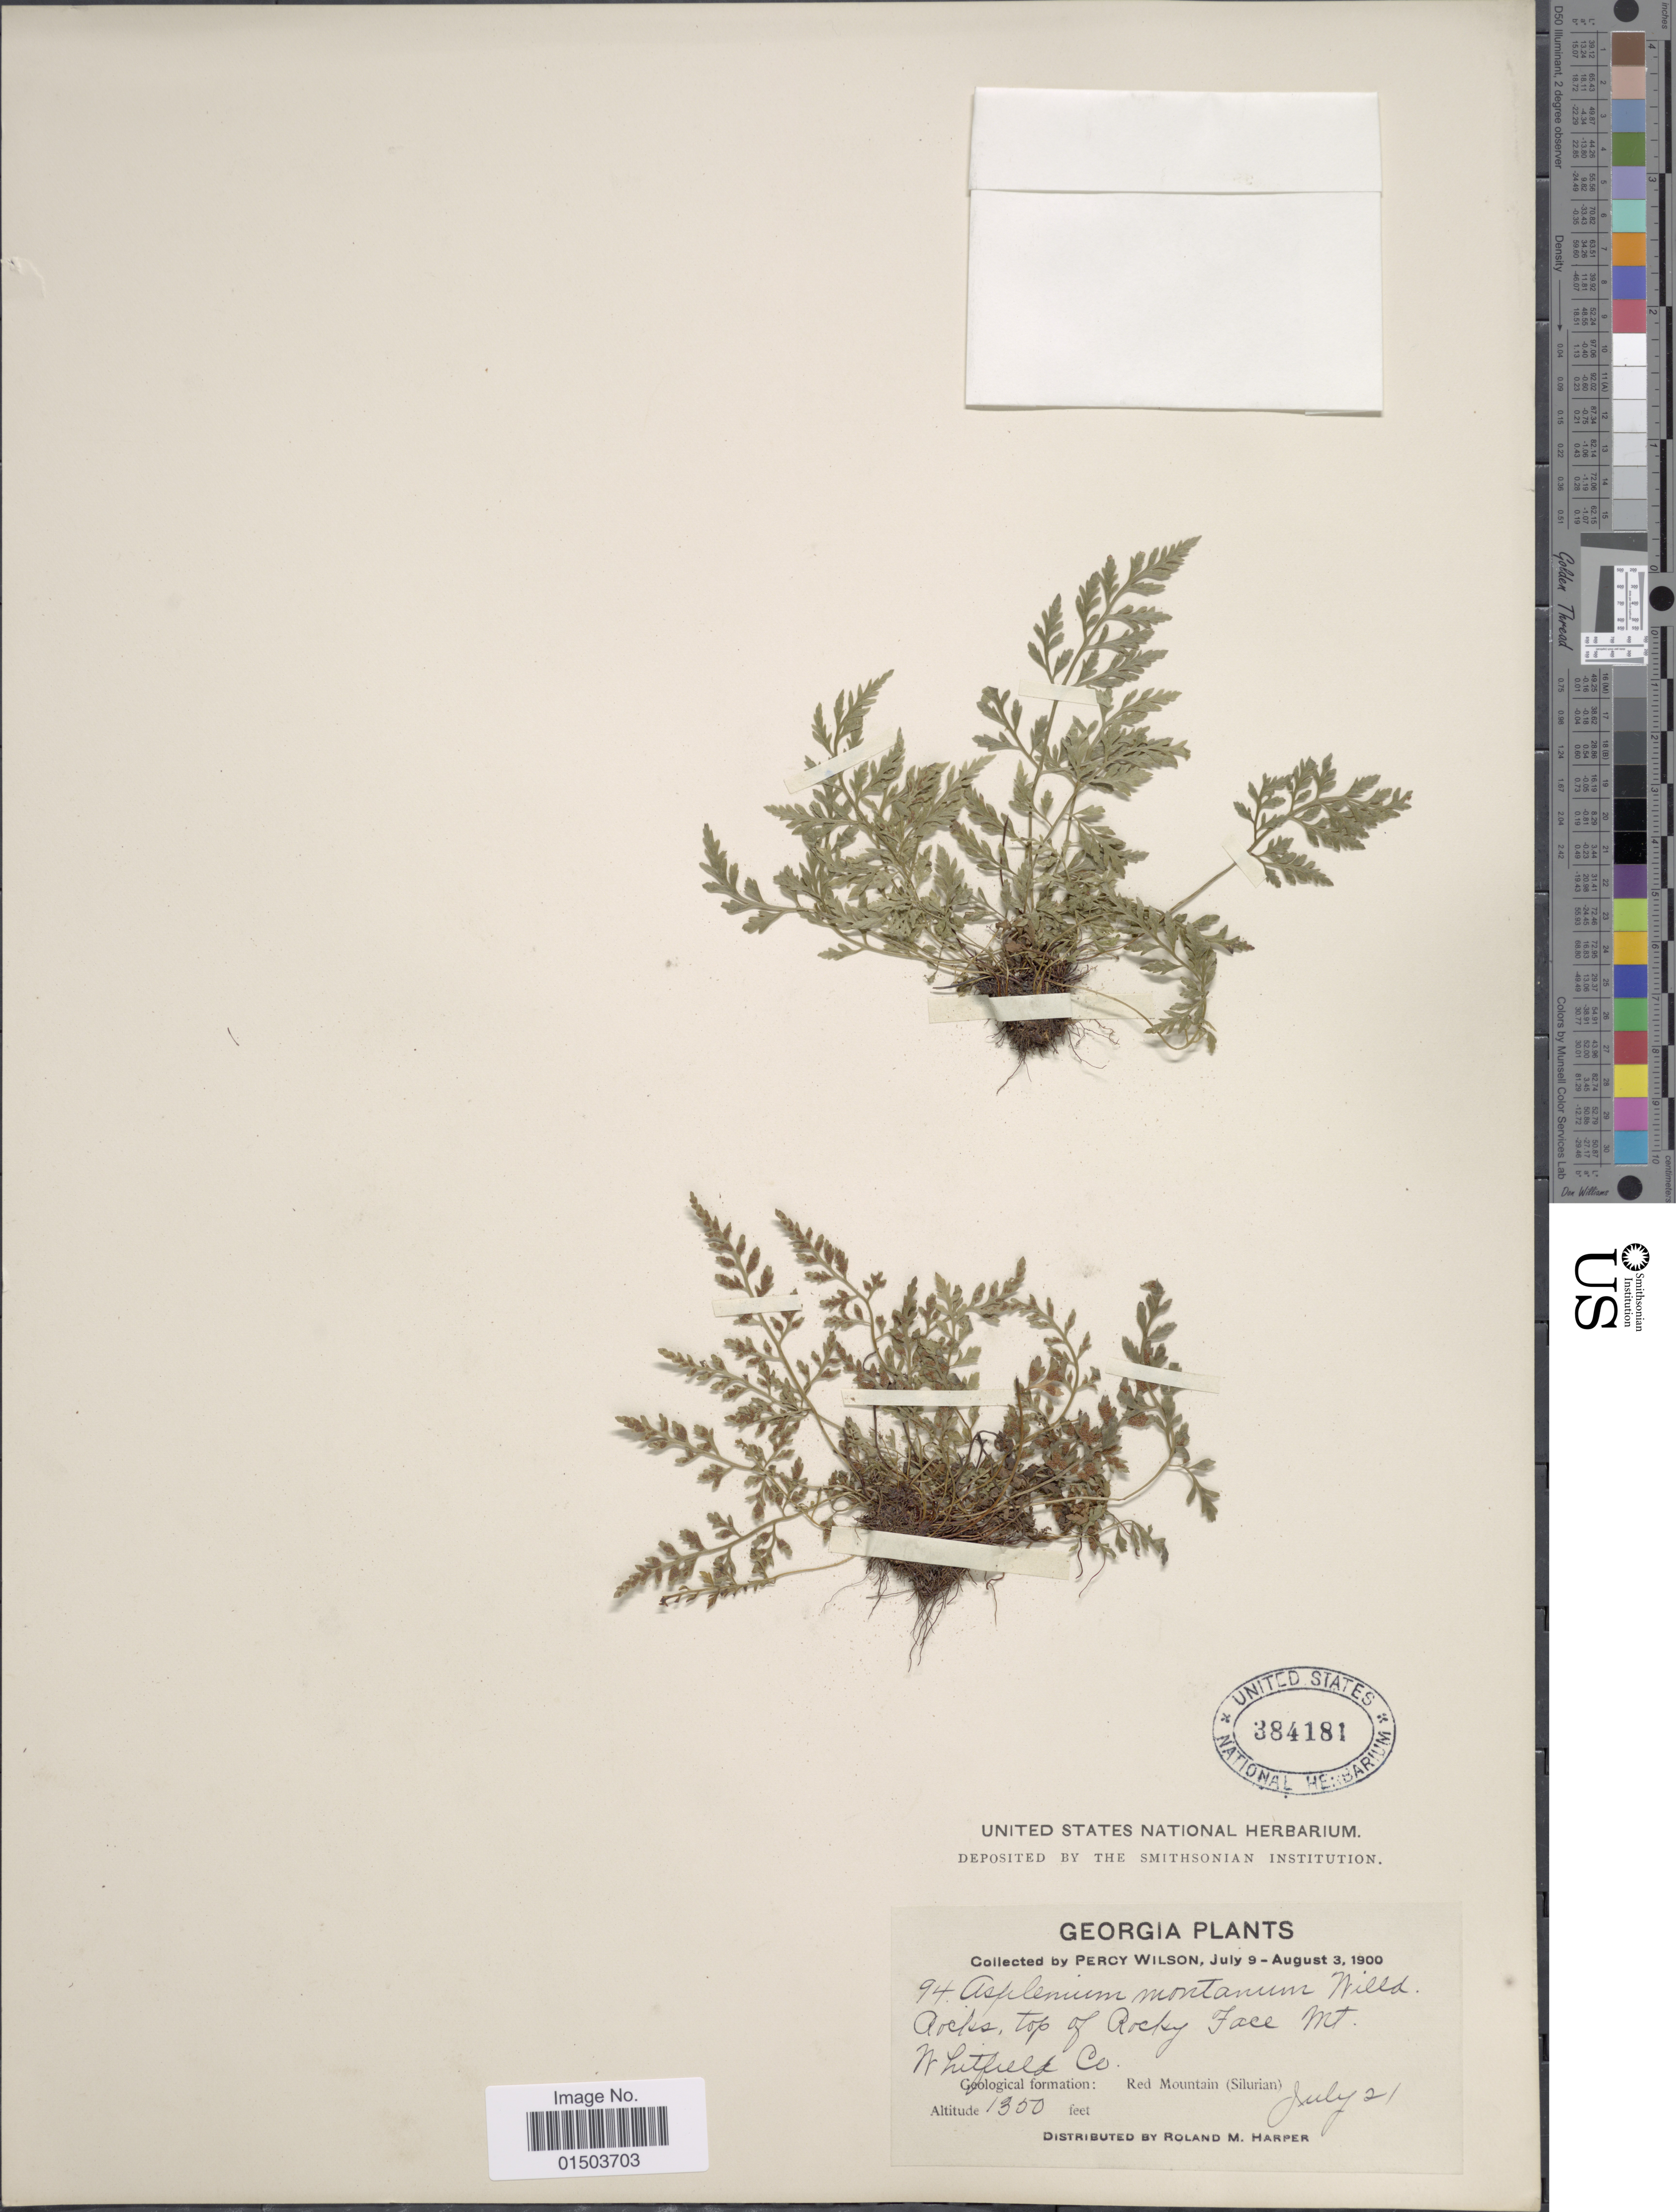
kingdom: Plantae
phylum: Tracheophyta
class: Polypodiopsida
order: Polypodiales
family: Aspleniaceae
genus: Asplenium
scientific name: Asplenium montanum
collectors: P. Wilson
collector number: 94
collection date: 1900-07-21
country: United States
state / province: Georgia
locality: Rocks, top of Rocky Face Mt. Whitfield Co. Geological formation: Red Mountain (Silurian).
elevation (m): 411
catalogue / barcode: US 384181